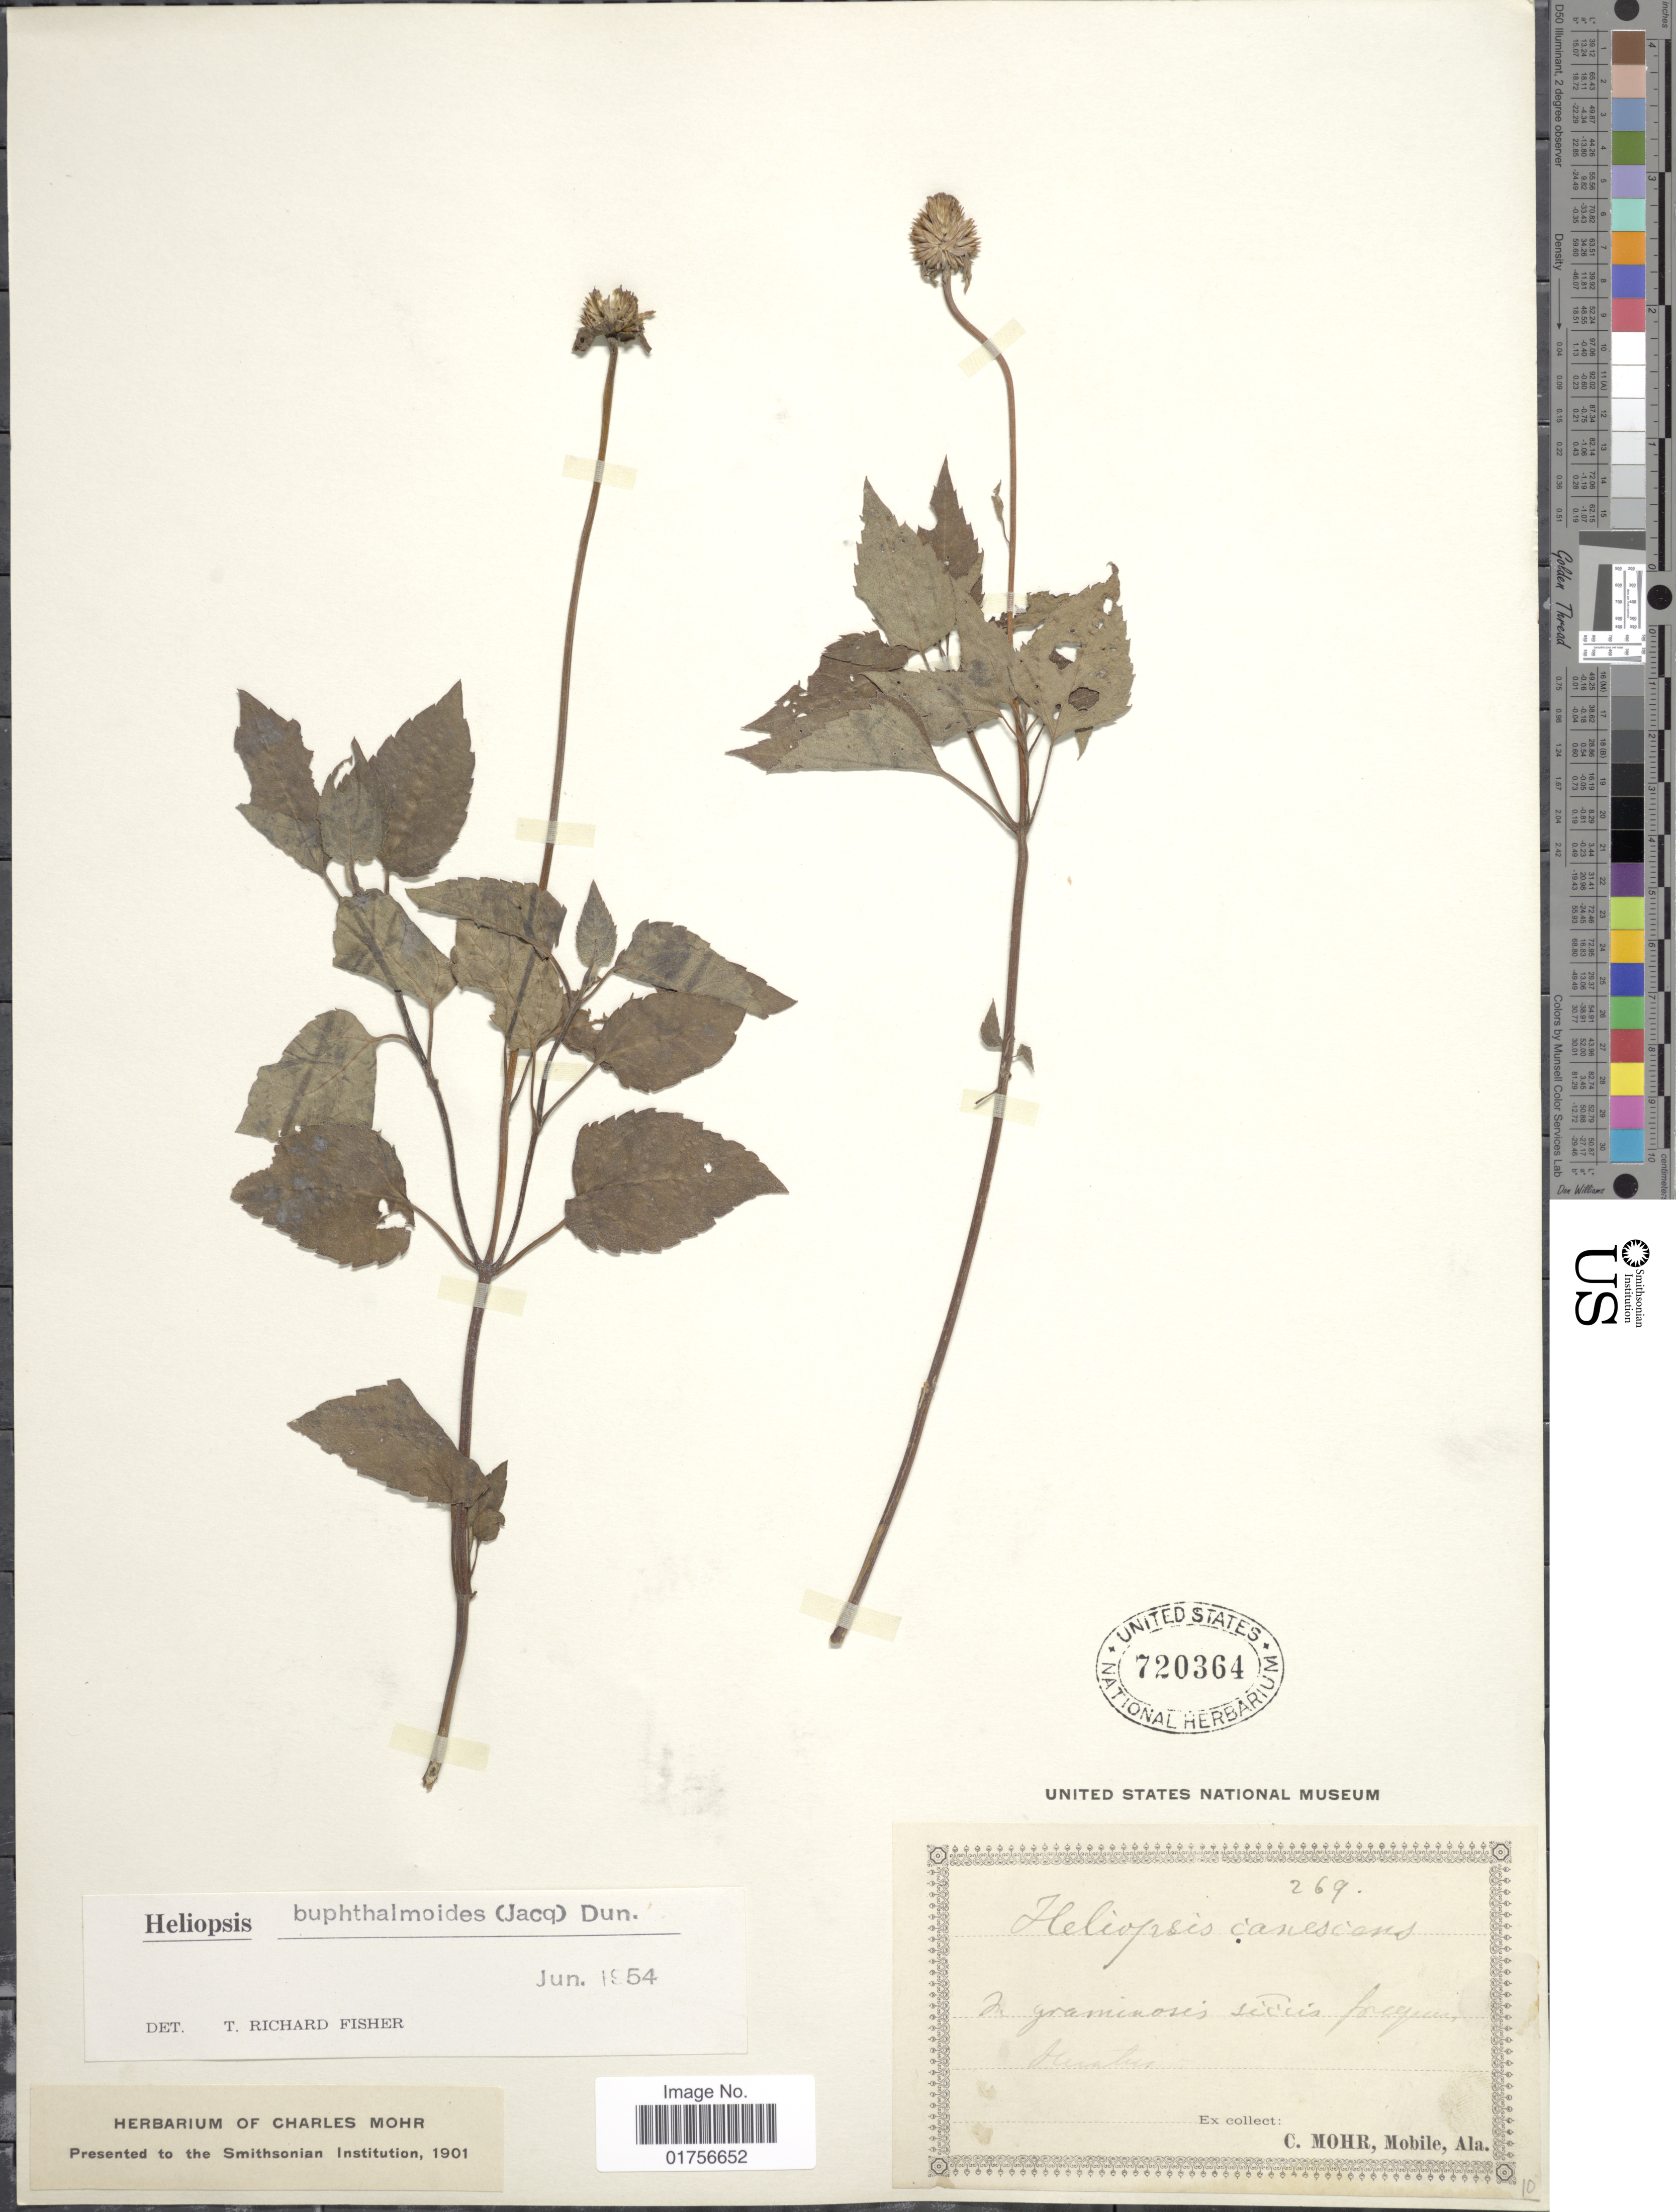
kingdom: Plantae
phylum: Tracheophyta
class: Magnoliopsida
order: Asterales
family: Asteraceae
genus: Heliopsis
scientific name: Heliopsis buphthalmoides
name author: (Jacq.) Dunal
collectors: C. T. Mohr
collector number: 269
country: United States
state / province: Alabama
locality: In graminois sicis frequent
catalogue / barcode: US 720364